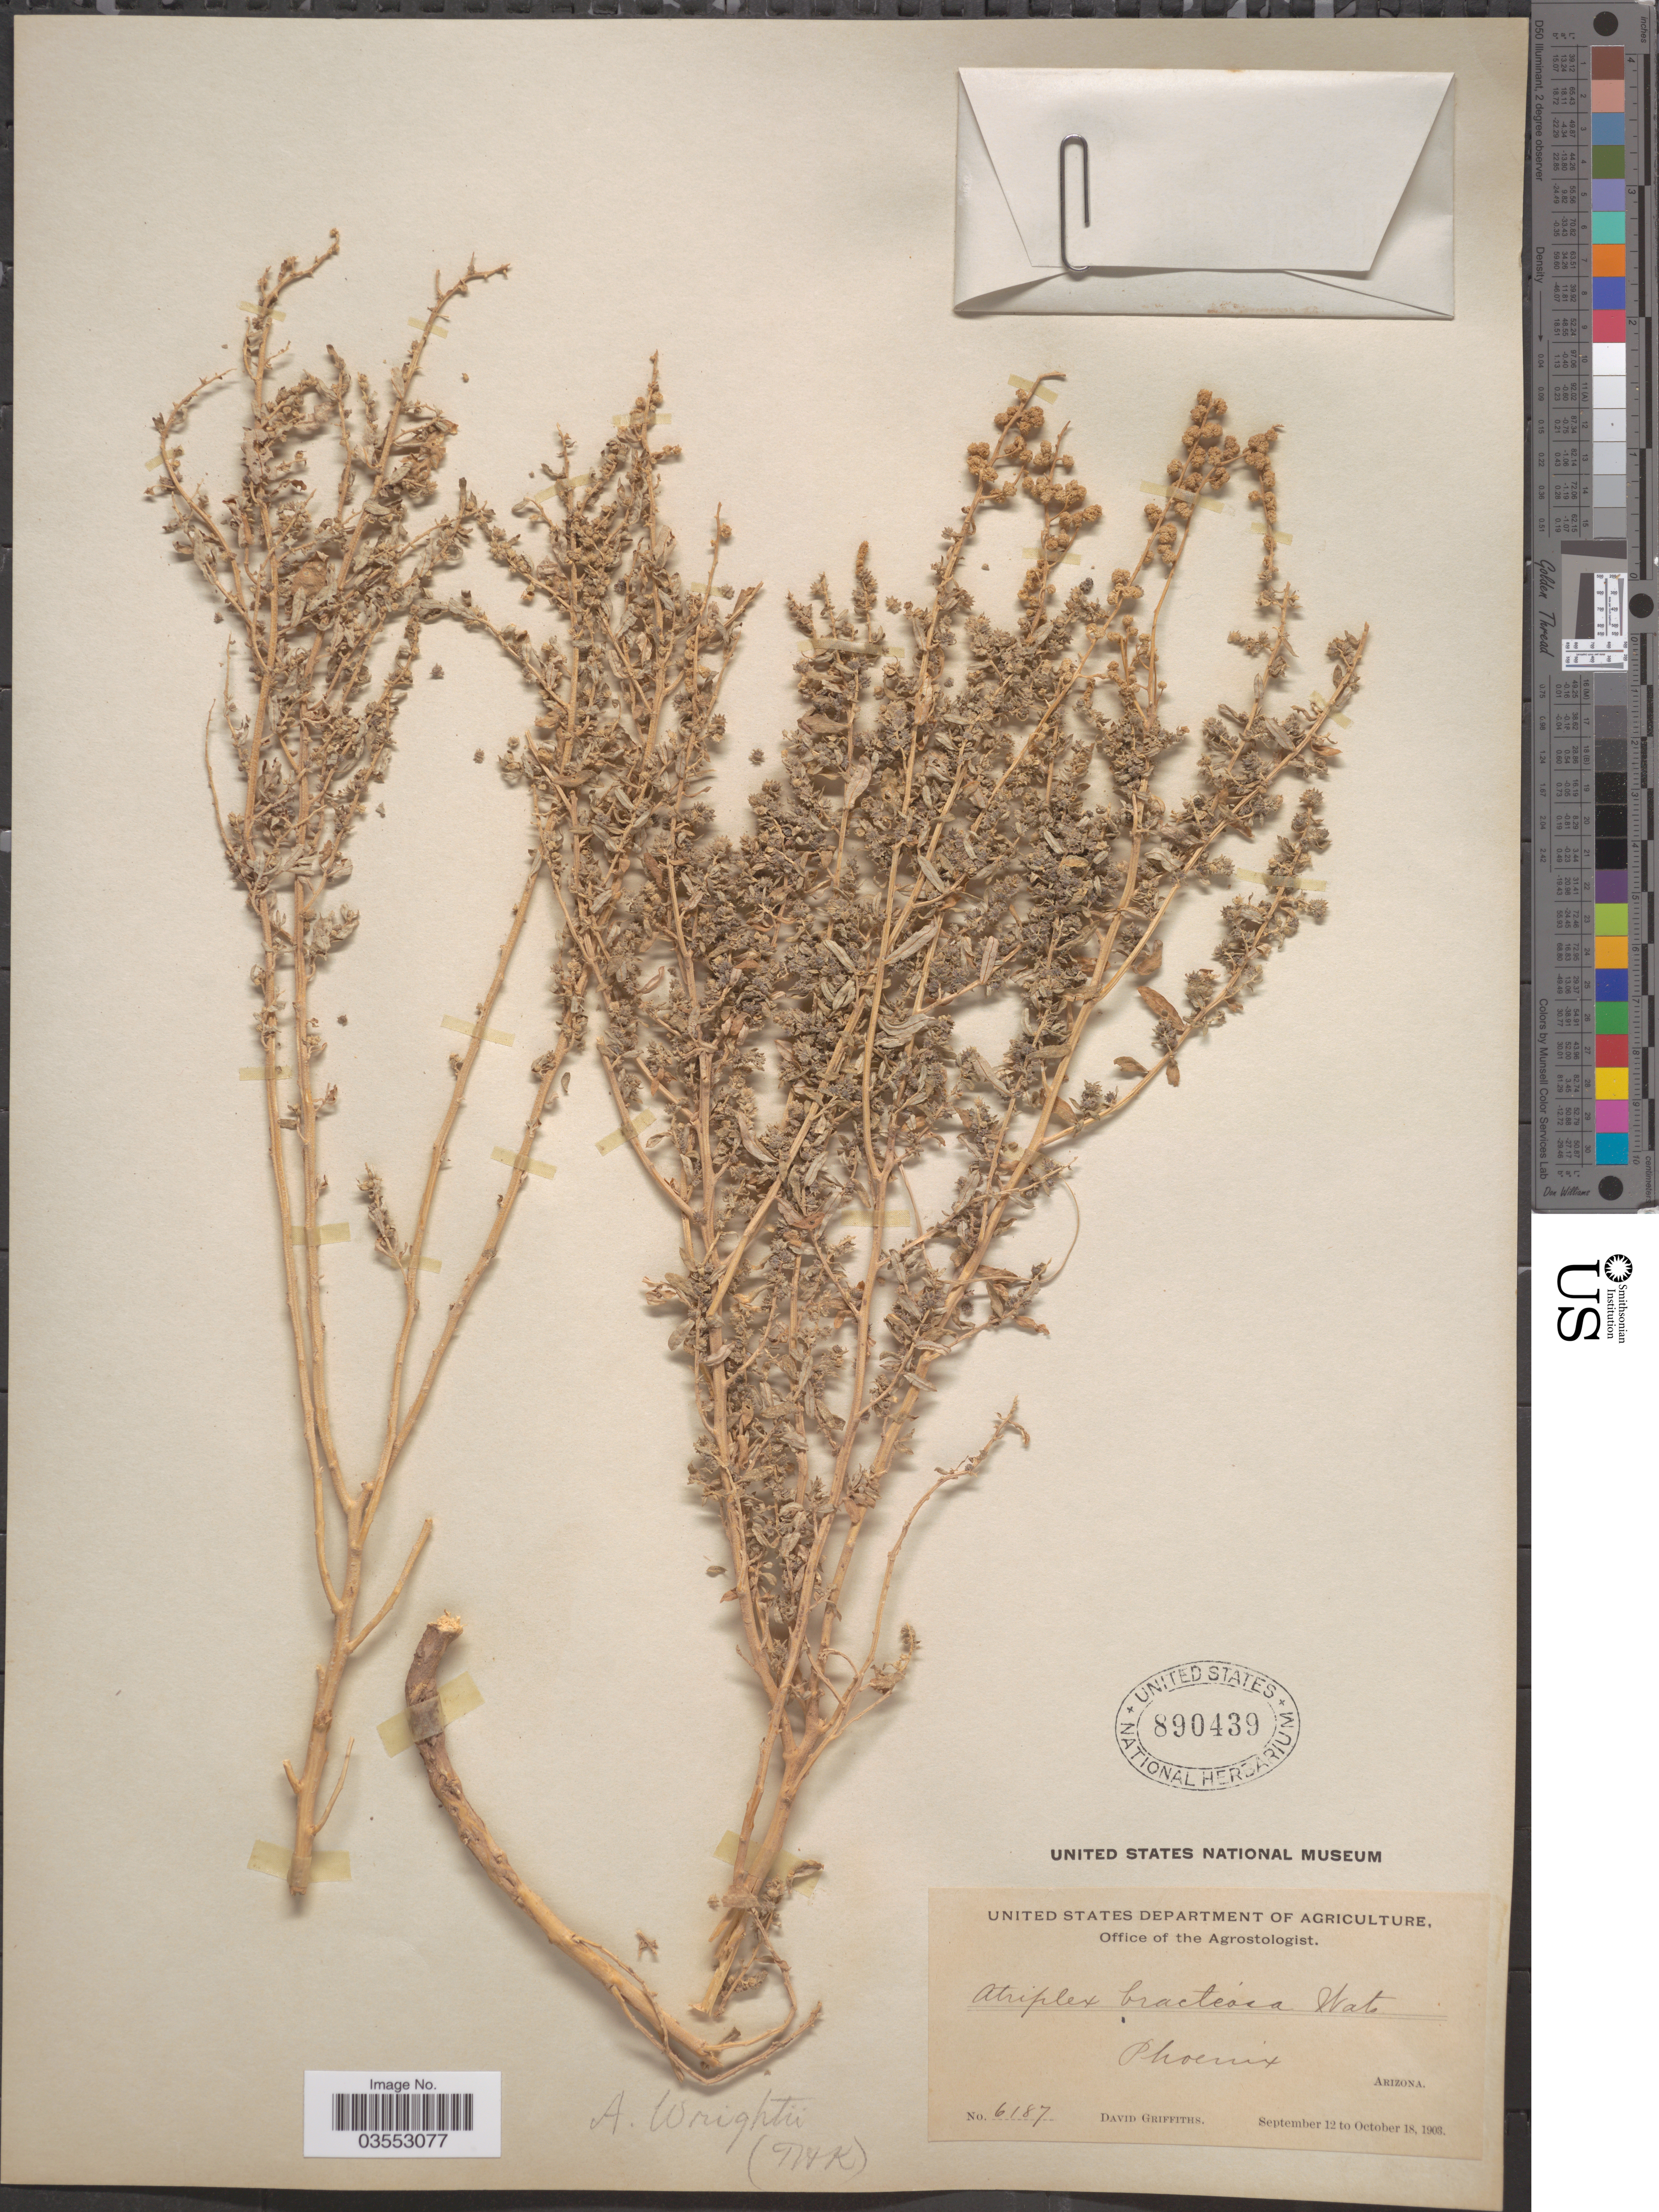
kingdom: Plantae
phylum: Tracheophyta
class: Magnoliopsida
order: Caryophyllales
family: Amaranthaceae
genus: Atriplex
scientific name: Atriplex wrightii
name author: S. Watson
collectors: D. Griffiths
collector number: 6187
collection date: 1903-09-12/1903-10-18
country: United States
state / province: Arizona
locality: Phoenix.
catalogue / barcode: US 890439